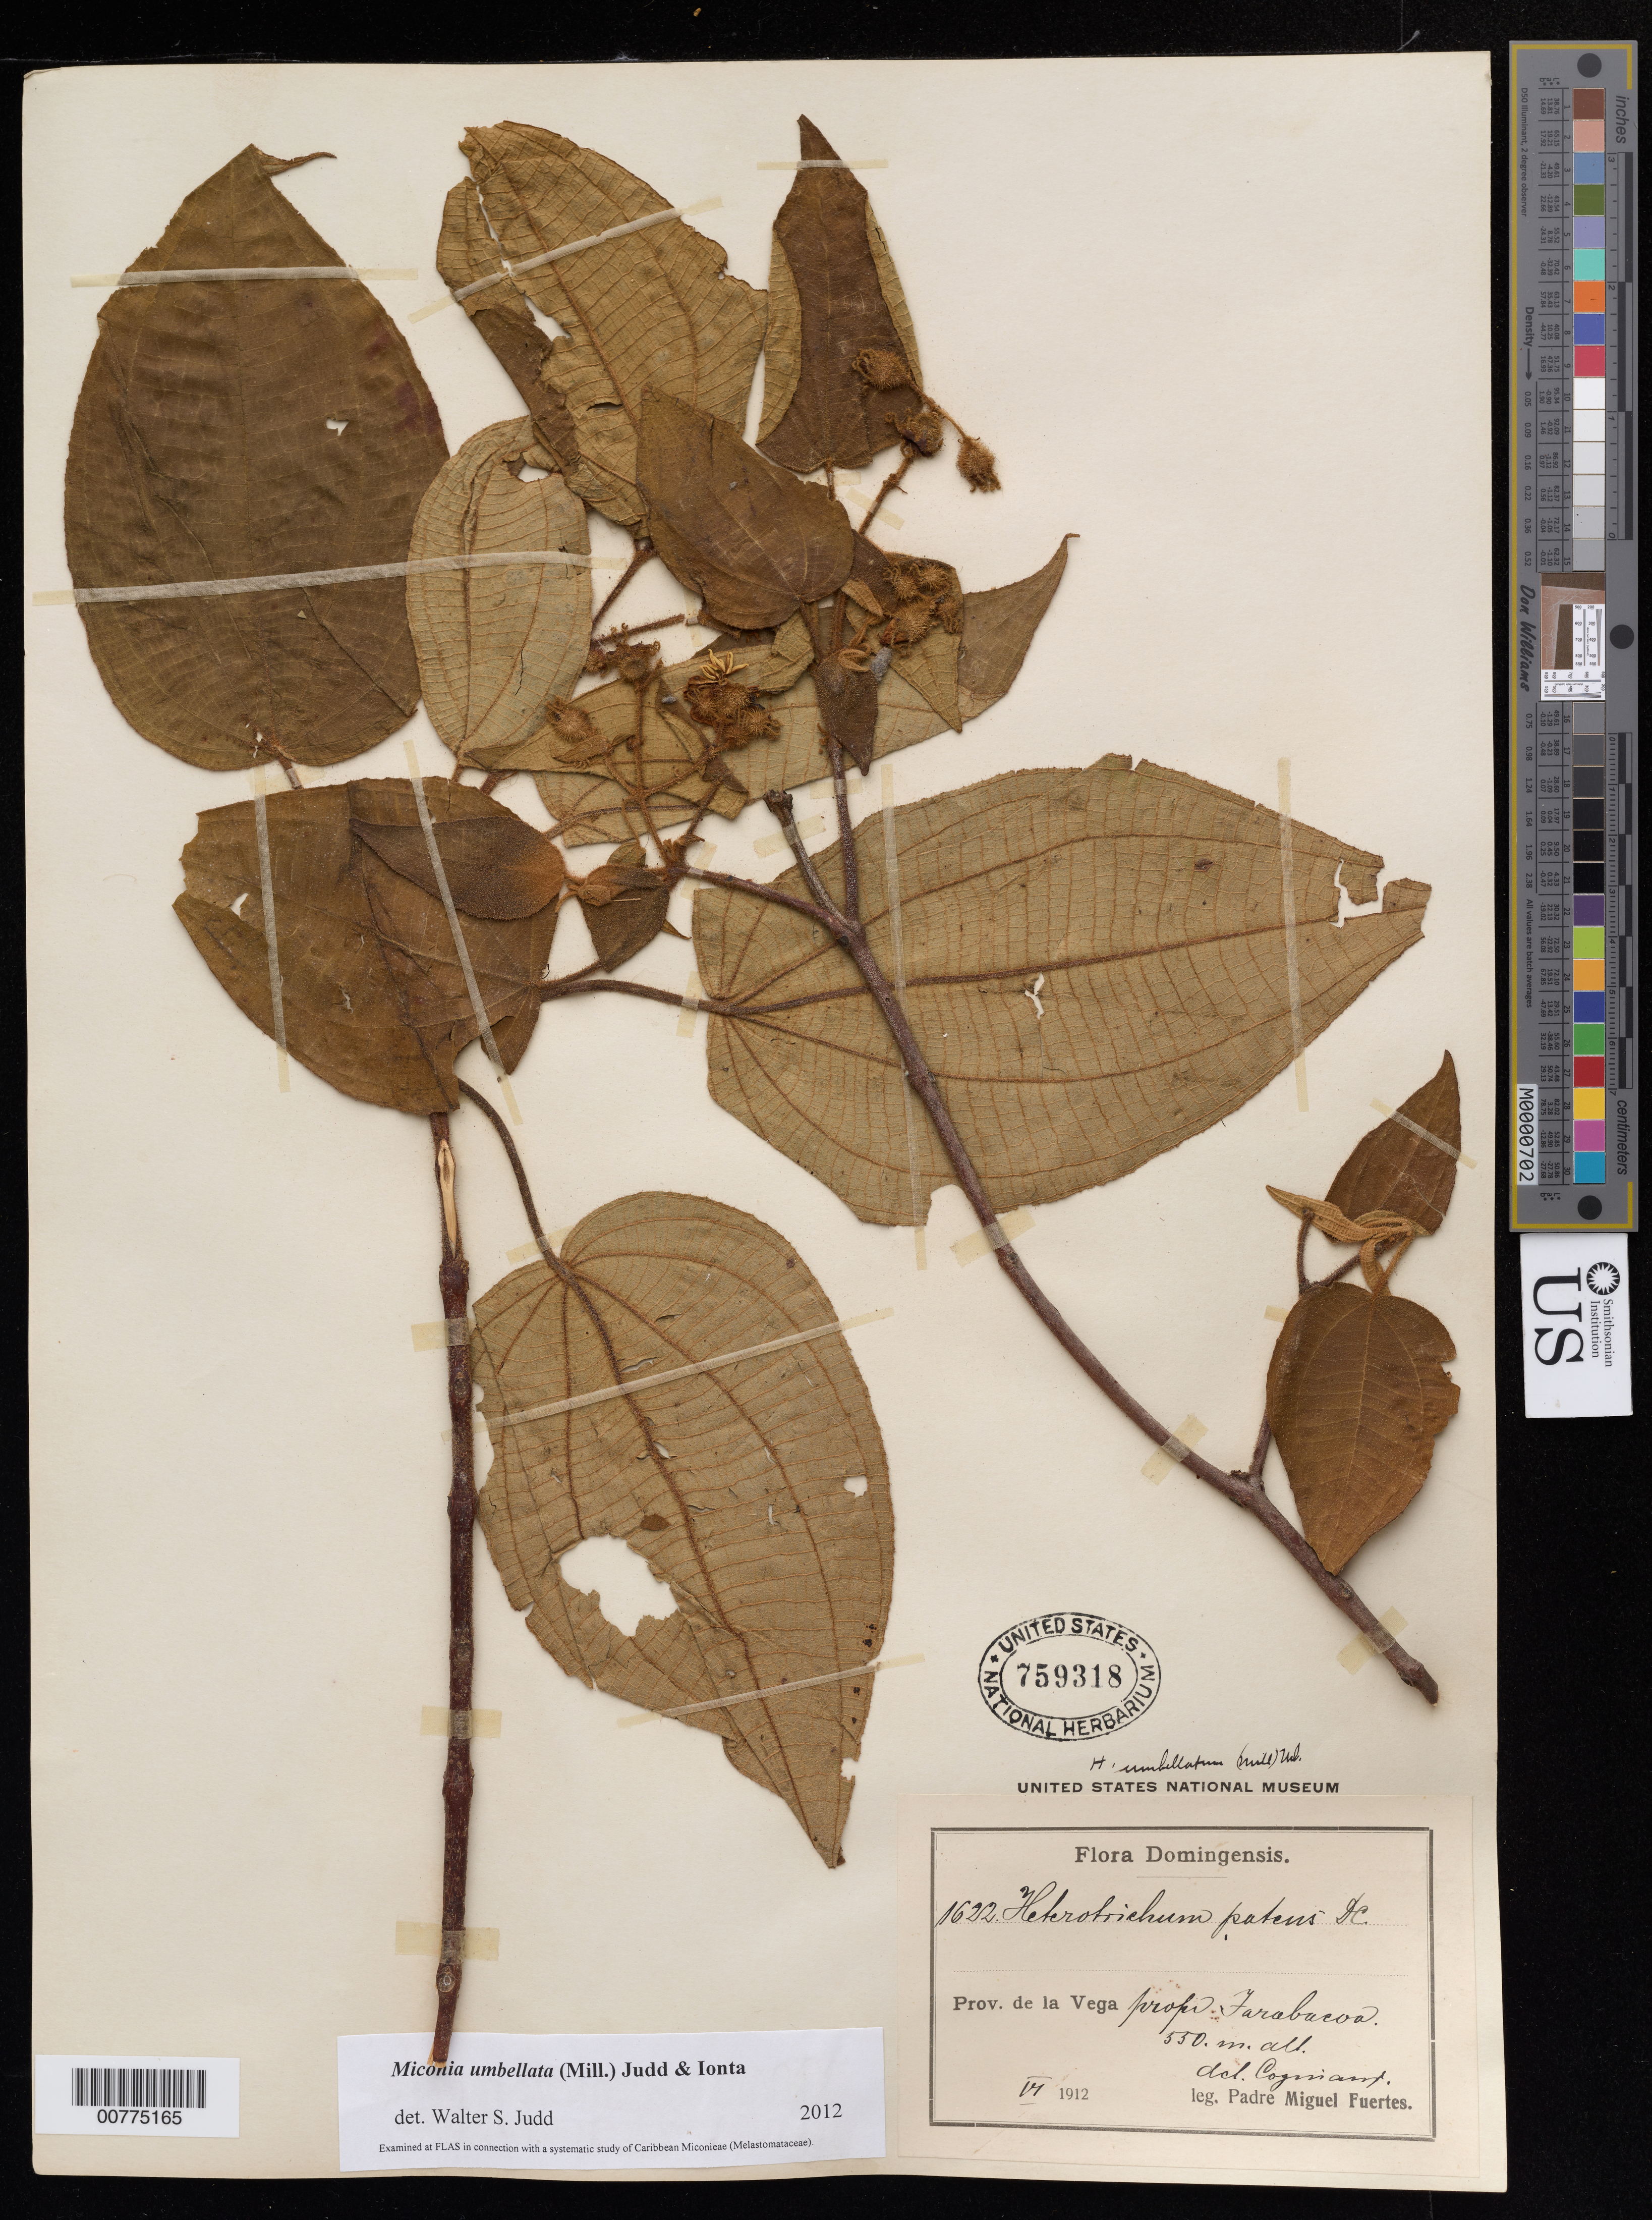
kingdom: Plantae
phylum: Tracheophyta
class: Magnoliopsida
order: Myrtales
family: Melastomataceae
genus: Miconia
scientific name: Miconia umbellata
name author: (Mill.) Judd & Ionta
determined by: Judd, Walter S.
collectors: M. D. Fuertes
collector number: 1622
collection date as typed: Jun 1912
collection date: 1912-06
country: Dominican Republic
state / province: La Vega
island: Hispaniola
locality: Jarabacoa.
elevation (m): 550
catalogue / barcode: US 759318